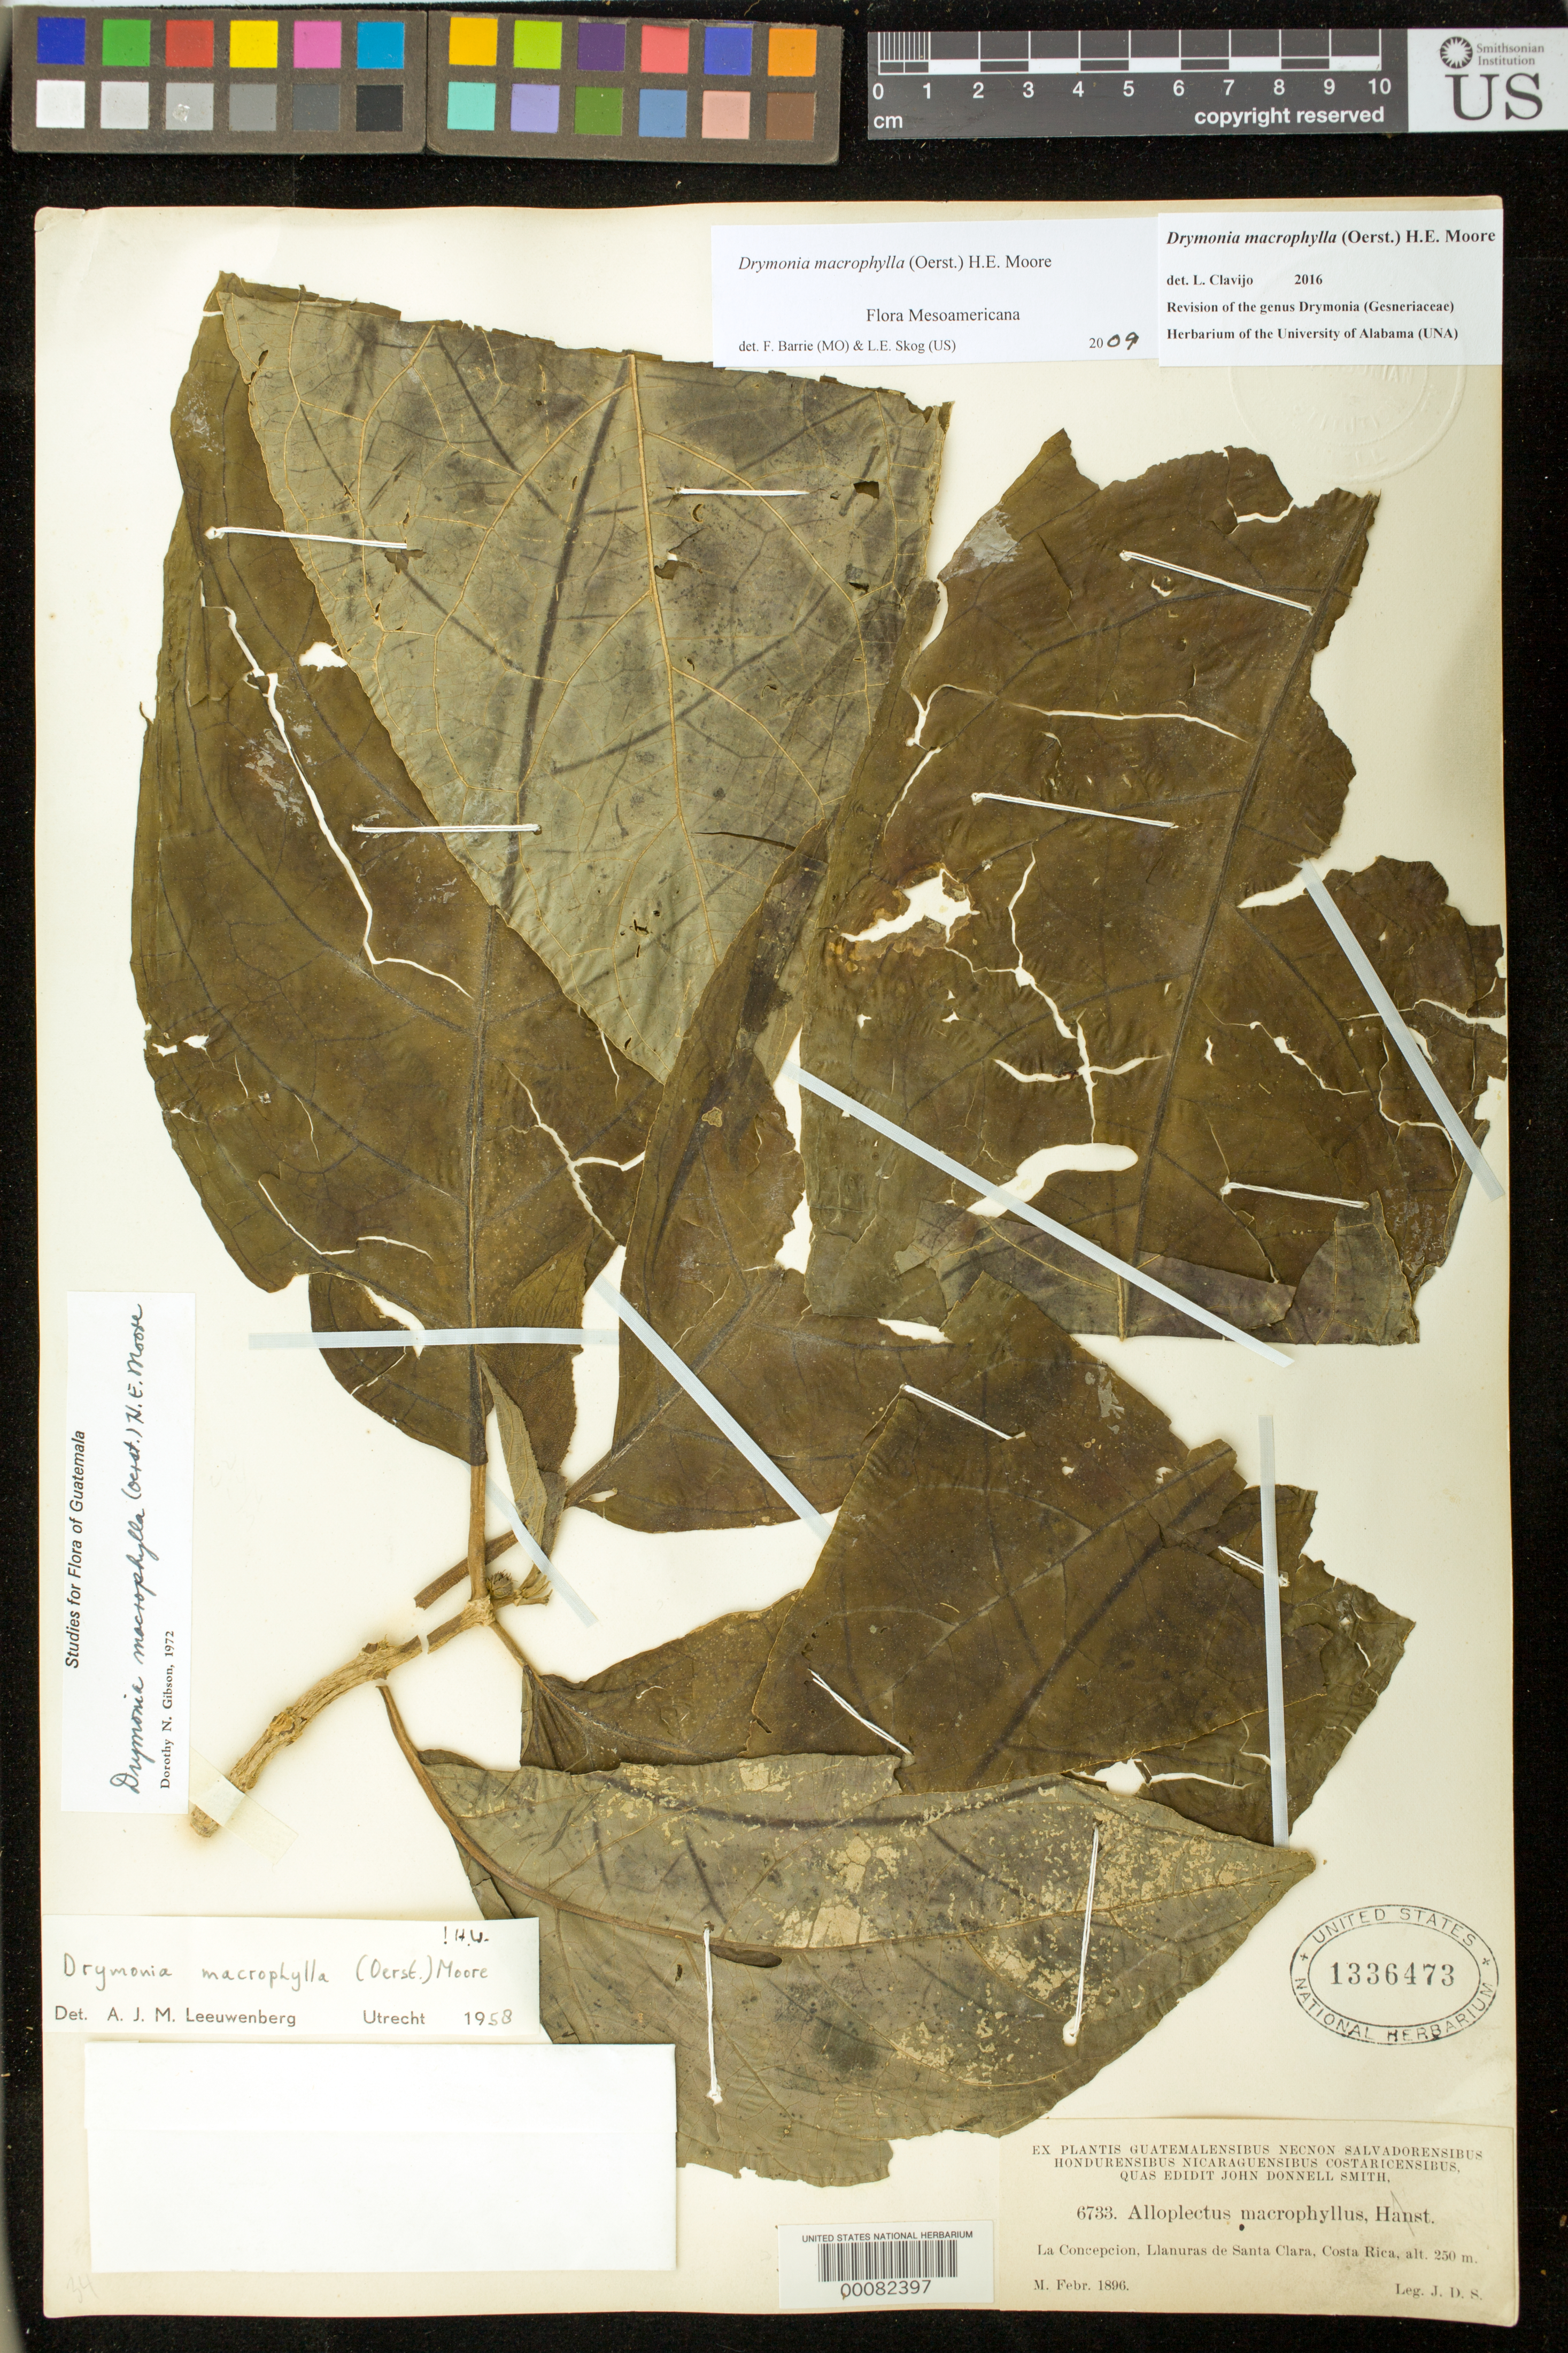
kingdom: Plantae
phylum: Tracheophyta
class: Magnoliopsida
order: Lamiales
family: Gesneriaceae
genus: Drymonia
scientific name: Drymonia macrophylla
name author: (Oerst.) H.E. Moore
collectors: J. Donnell Smith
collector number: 6733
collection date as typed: Feb 1896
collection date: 1896-02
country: Costa Rica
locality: La Concepcion, Llanuras de Santa Clara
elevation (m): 250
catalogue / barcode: US 1336473